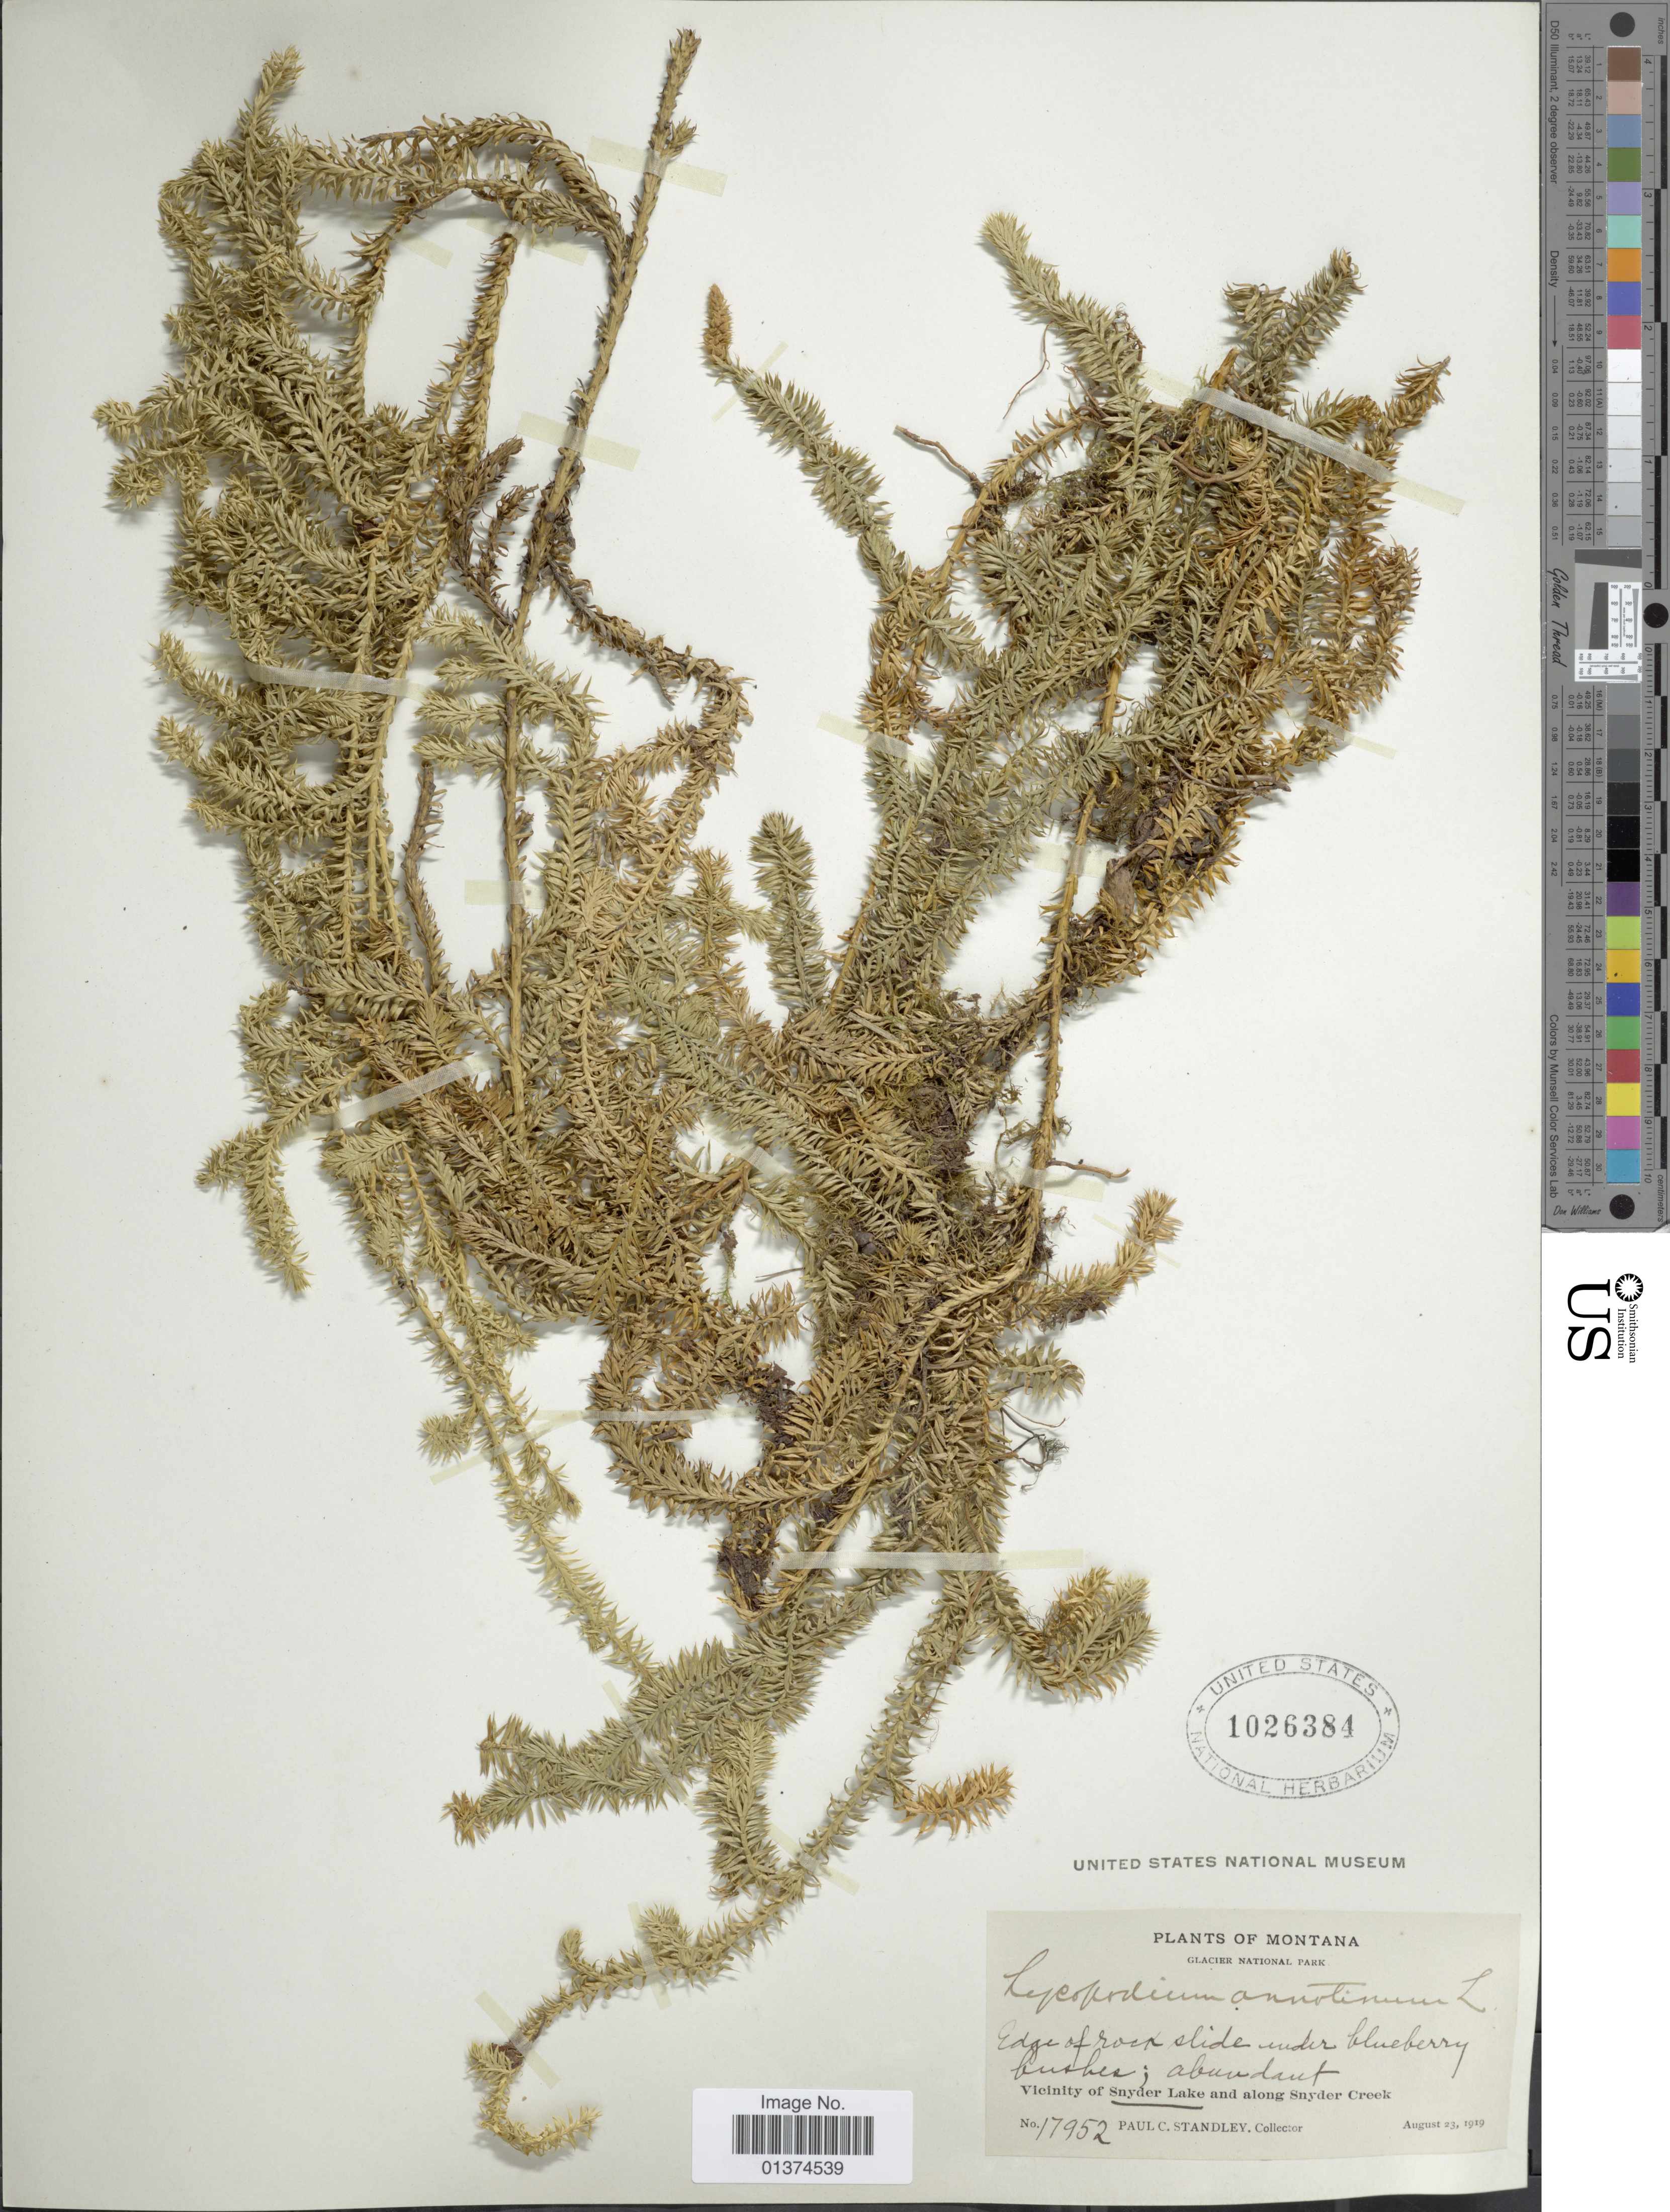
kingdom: Plantae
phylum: Tracheophyta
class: Lycopodiopsida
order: Lycopodiales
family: Lycopodiaceae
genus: Spinulum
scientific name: Spinulum annotinum subsp. annotinum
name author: (L.) A. Haines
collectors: P. C. Standley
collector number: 17952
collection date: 1919-08-23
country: United States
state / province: Montana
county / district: Flathead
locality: Glacier National Park, Vicinity of Snyder Lake and along Snyder Creek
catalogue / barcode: US 1026384